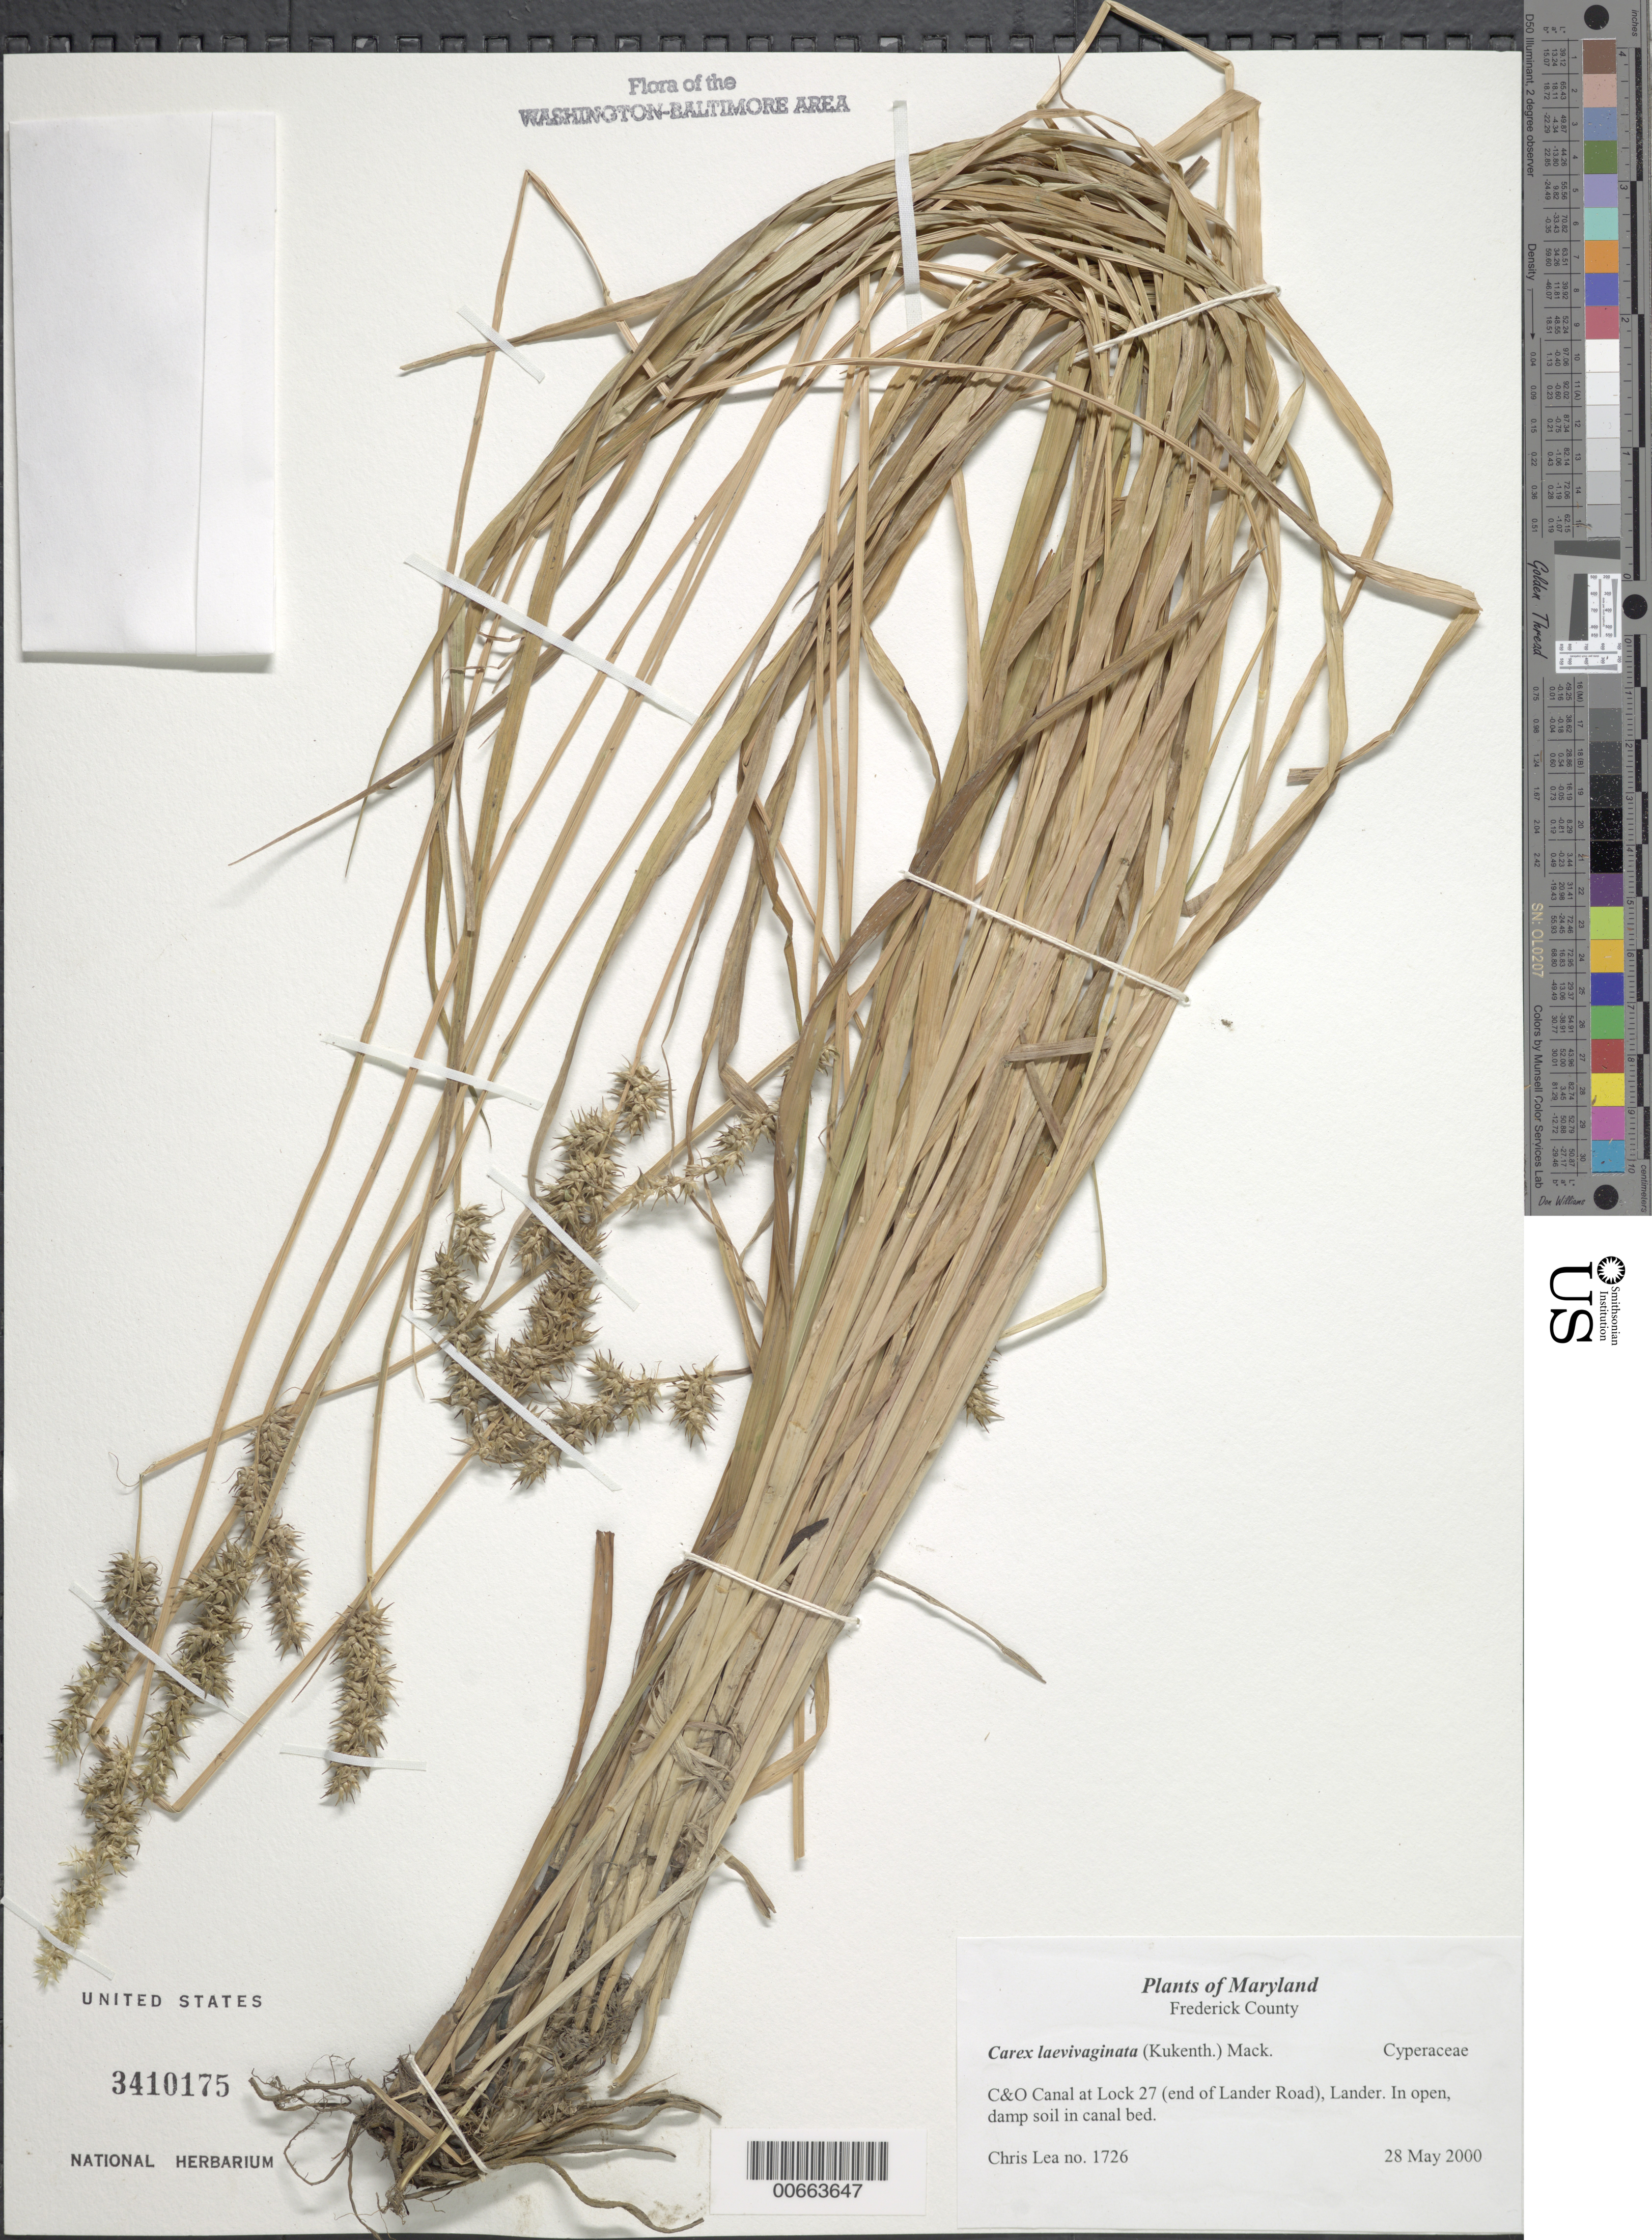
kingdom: Plantae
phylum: Tracheophyta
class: Liliopsida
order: Poales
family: Cyperaceae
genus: Carex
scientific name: Carex laevivaginata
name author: (Kük.) Mack.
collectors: C. Lea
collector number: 1726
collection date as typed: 28 May 2000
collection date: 2000-05-28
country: United States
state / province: Maryland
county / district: Frederick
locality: C&O Canal at Lock 27 (end of Lander Road), Lander.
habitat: In open, damp soil in canal bed.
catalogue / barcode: US 3410175